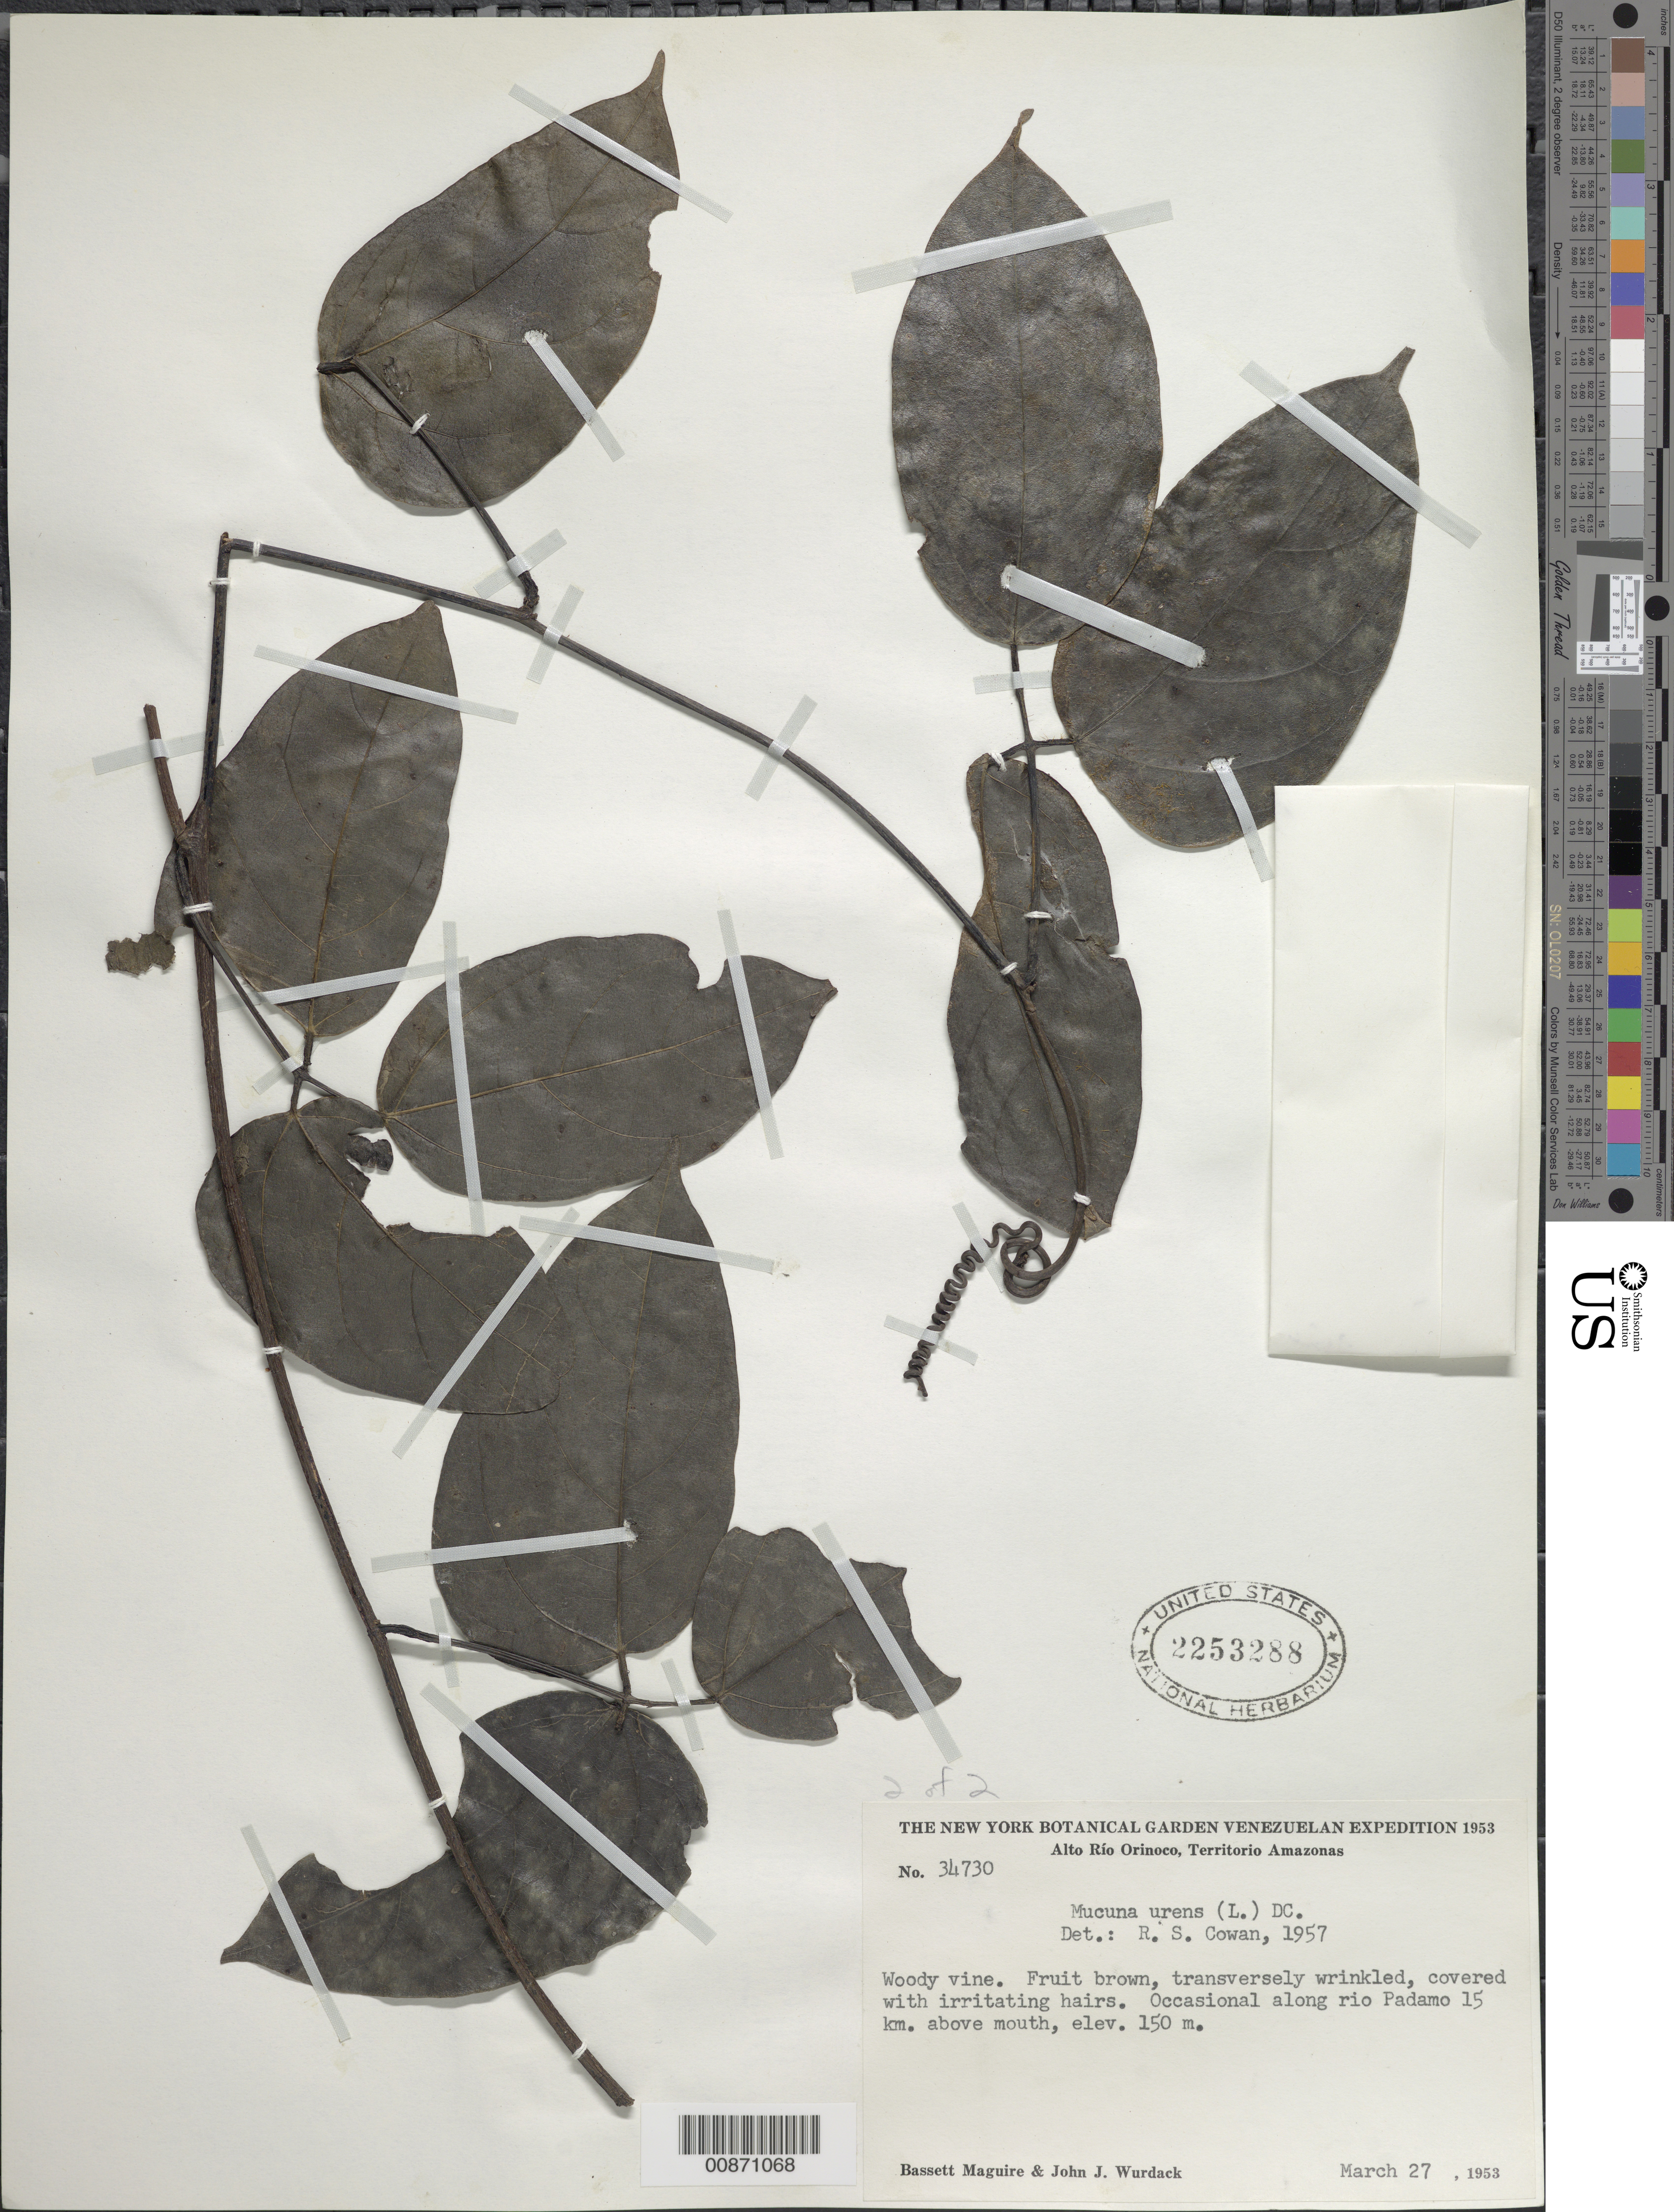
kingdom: Plantae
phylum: Tracheophyta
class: Magnoliopsida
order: Fabales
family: Fabaceae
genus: Mucuna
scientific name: Mucuna urens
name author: (L.) Medik.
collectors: B. Maguire & J. J. Wurdack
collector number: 34730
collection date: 1953-03-27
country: Venezuela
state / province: Amazonas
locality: Alto Rio Orinoco, Territorio Amazonas. Occasional along rio Padamo 15 km. above mouth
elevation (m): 150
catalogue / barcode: US 2253288